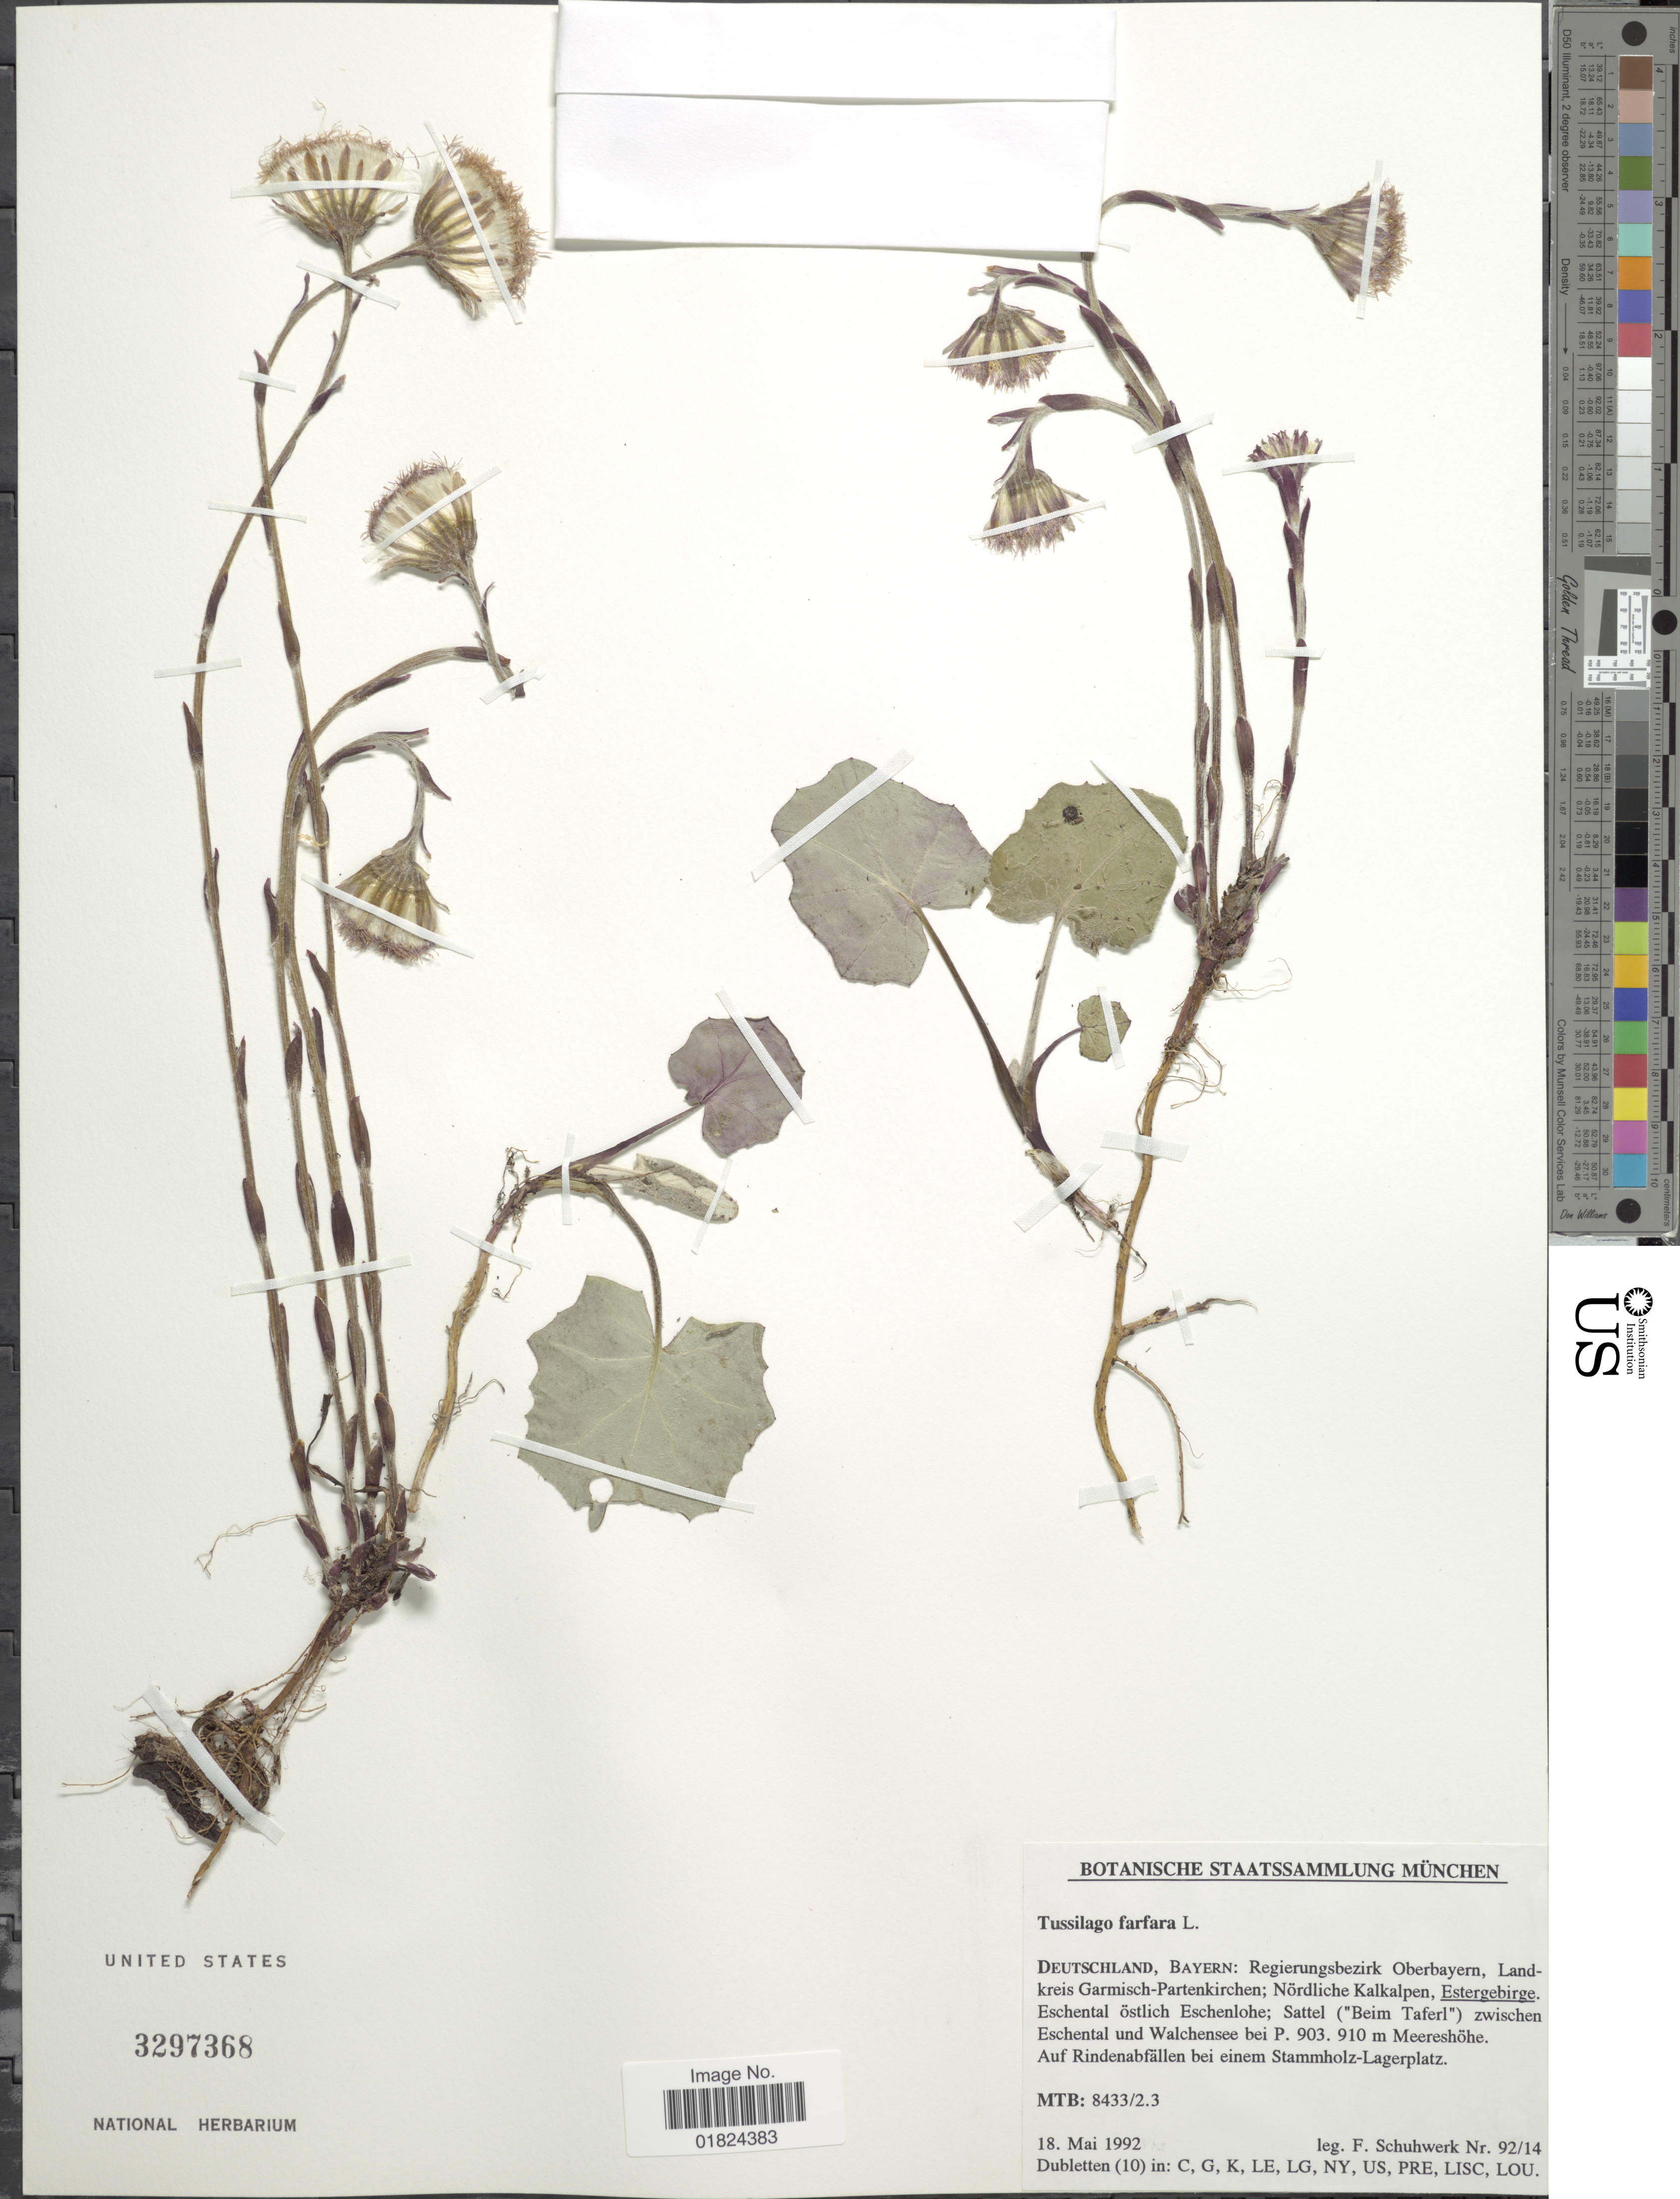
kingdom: Plantae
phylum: Tracheophyta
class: Magnoliopsida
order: Asterales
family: Asteraceae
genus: Tussilago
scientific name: Tussilago farfara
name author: L.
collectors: Schuhwerk, F.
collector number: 962/14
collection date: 1992-05-18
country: Germany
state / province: Bayern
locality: Regierungsbezirk Oberbayern, Landkreis Garmisch-Partenkirchen; Nordliche Kalkalpen, Estergebirge, Eschental ostlich Eschenlohe; Sattel ("beim Taferl") zwischen Eschental und Walchensee bei P. 903, auf Rindenabfallen bei einem Stammholz-Lagerplatz.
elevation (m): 910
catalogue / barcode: US 3297368